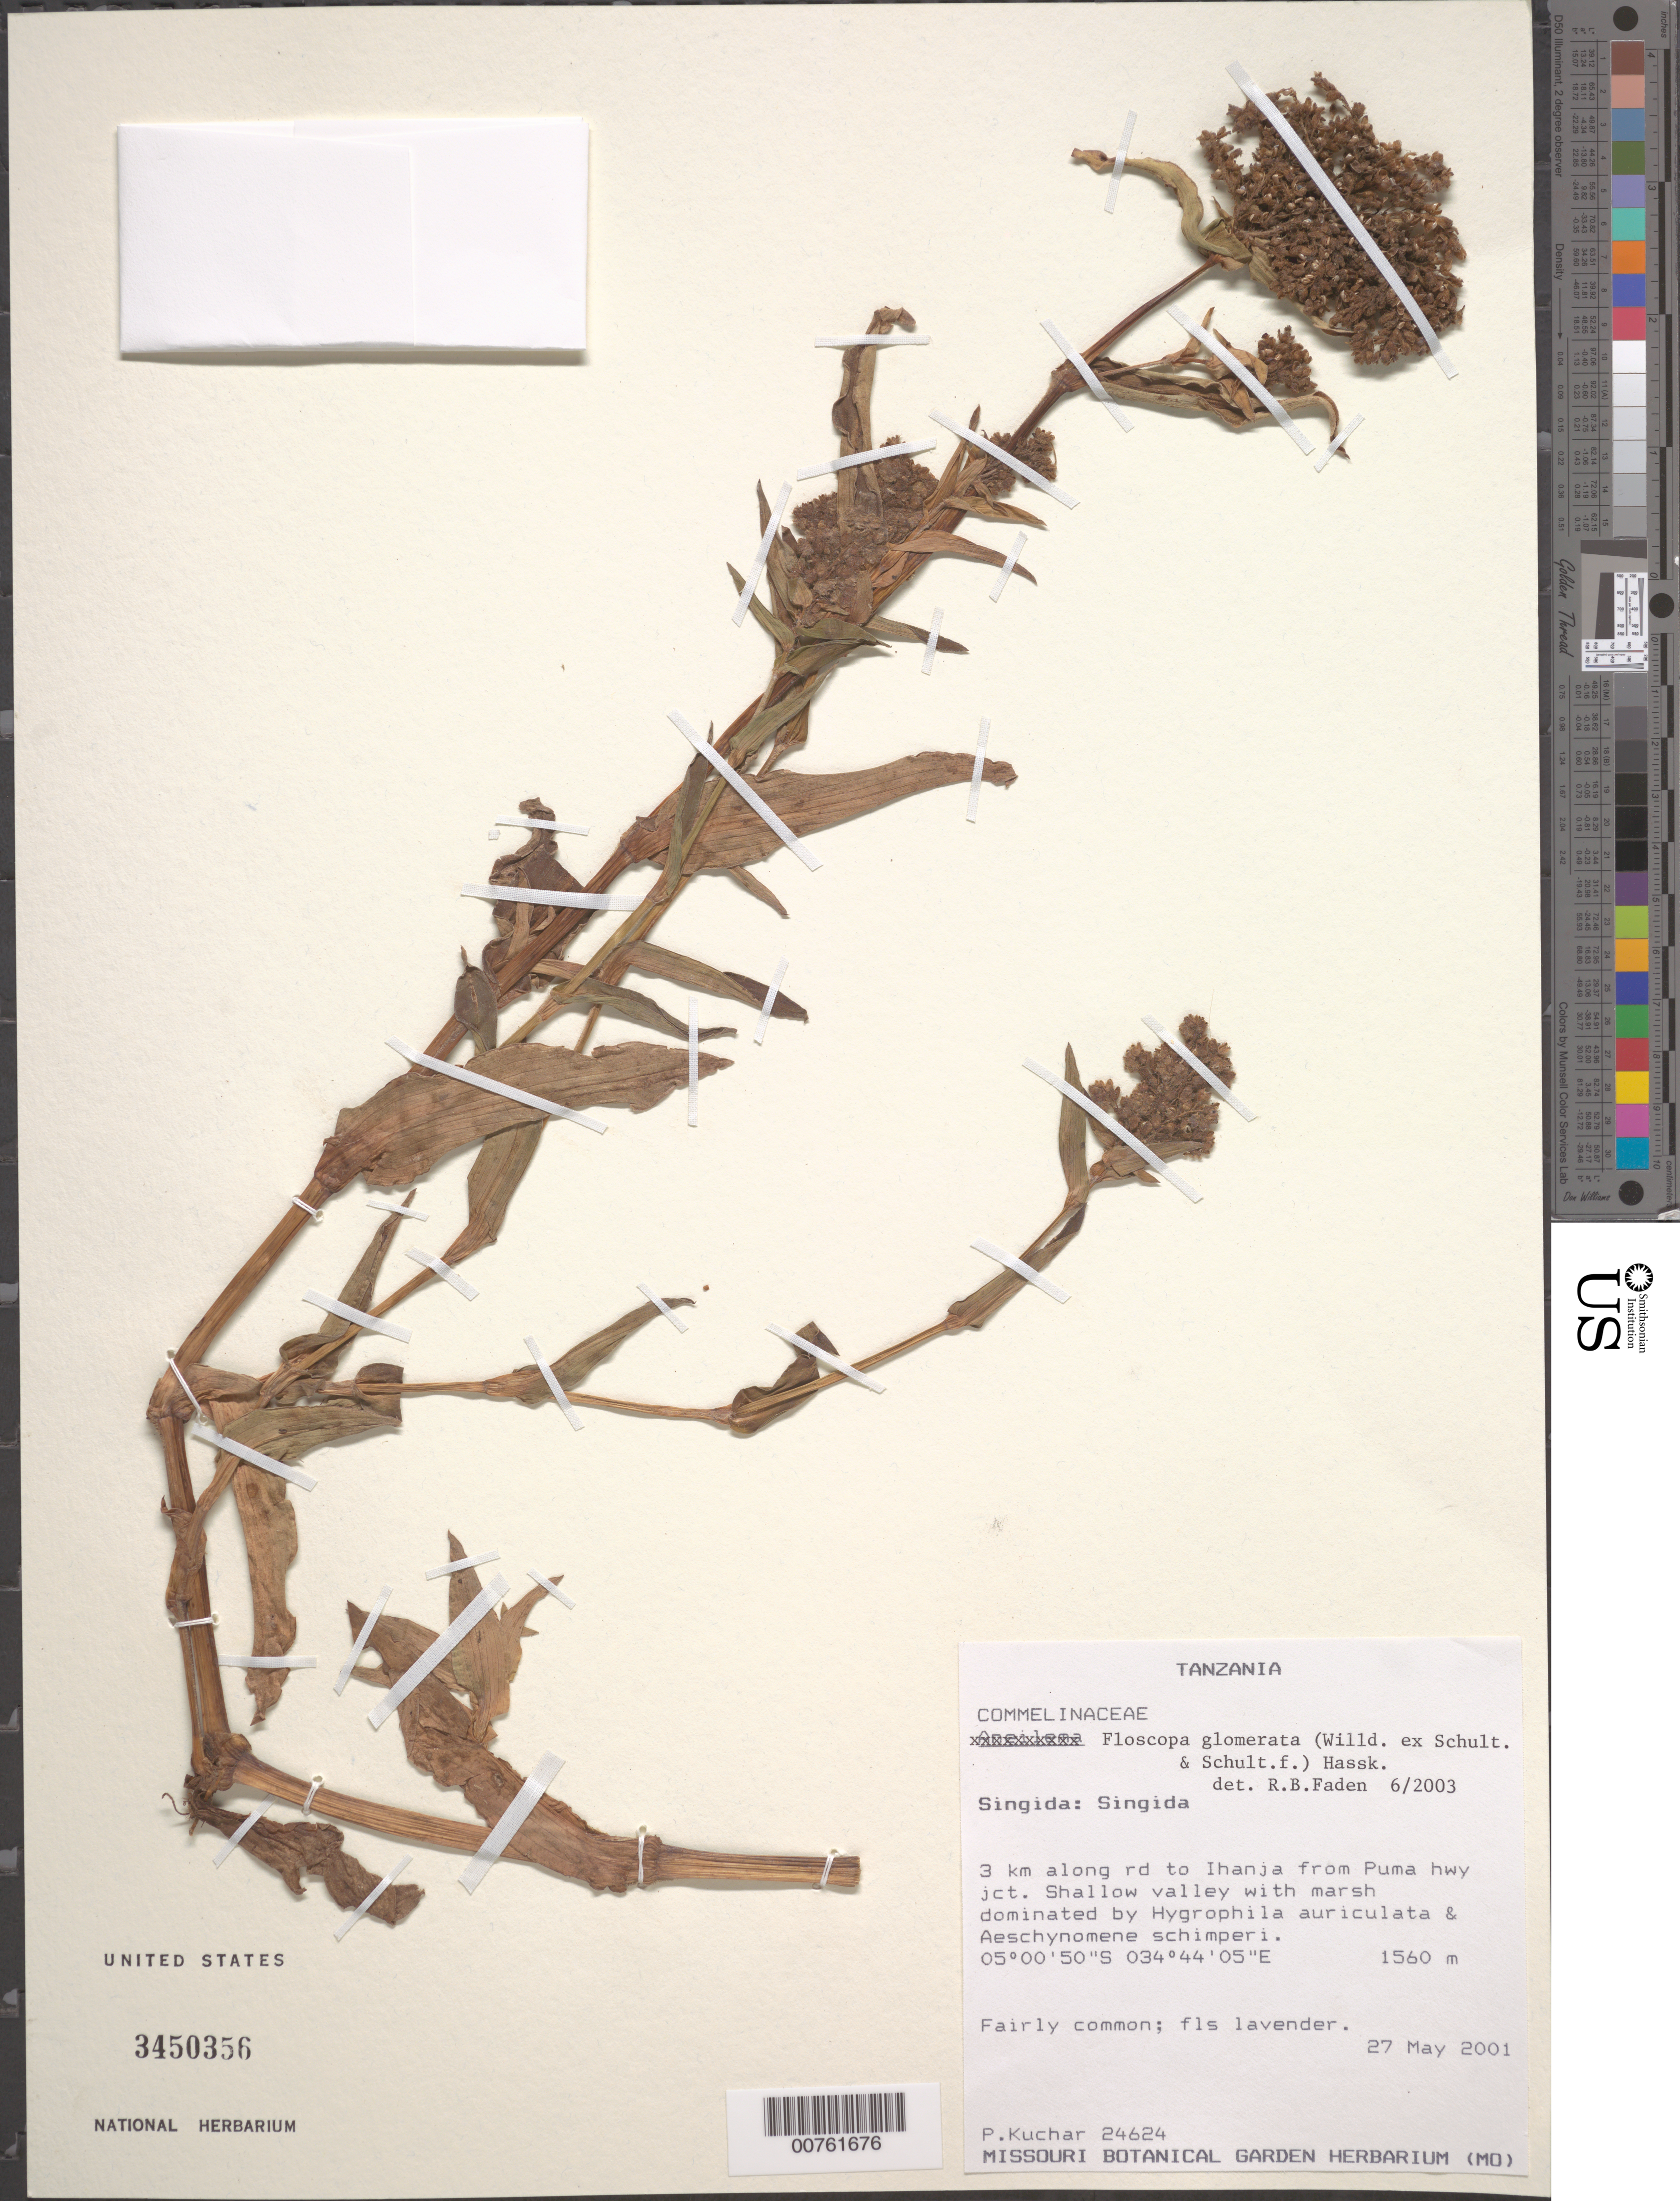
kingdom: Plantae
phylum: Tracheophyta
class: Liliopsida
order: Commelinales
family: Commelinaceae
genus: Floscopa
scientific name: Floscopa glomerata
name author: (Willd. ex Schult. & Schult. f.) Hassk.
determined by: Faden, Robert B., (US), Smithsonian Institution - National Museum of Natural History (UNITED STATES)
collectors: P. Kuchar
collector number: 24624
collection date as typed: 27 May 2001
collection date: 2001-05-27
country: Tanzania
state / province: Singida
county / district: Singida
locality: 3 km along rd to Ihanja from Puma hwy jct.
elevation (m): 1560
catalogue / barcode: US 3450356